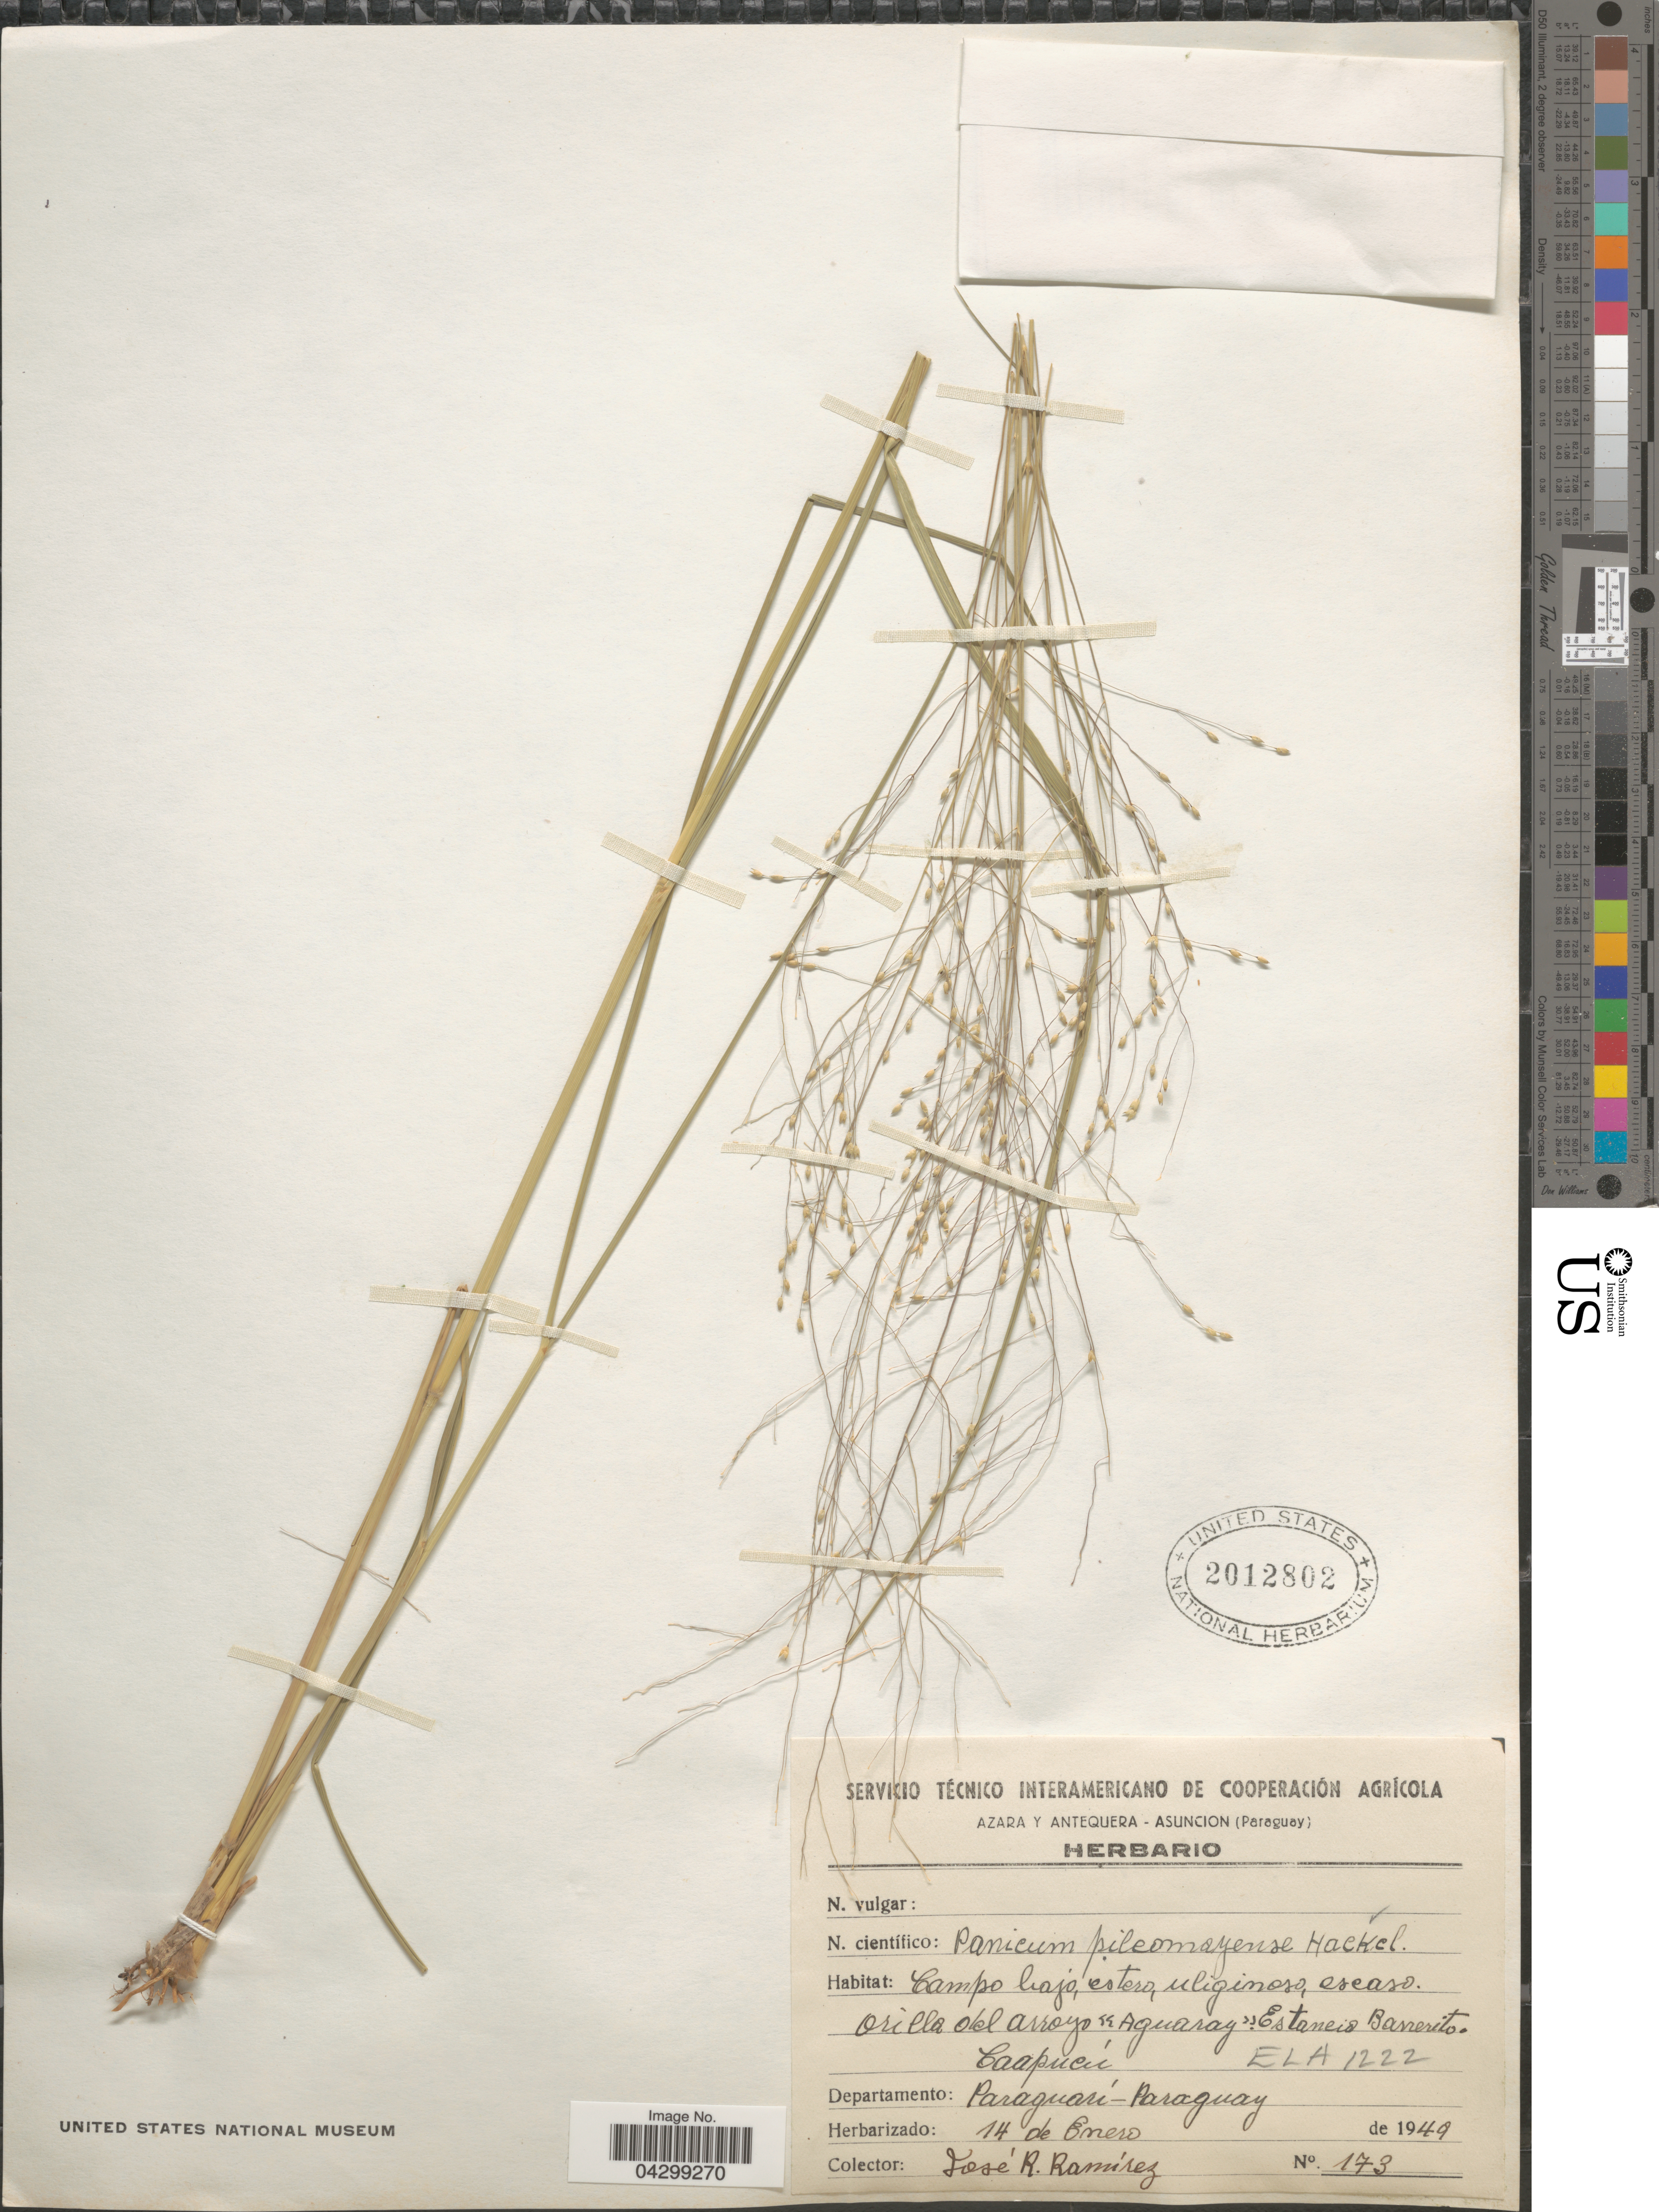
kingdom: Plantae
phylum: Tracheophyta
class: Liliopsida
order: Poales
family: Poaceae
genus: Panicum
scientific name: Panicum bergii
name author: Arechav.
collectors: J. Ramírez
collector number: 173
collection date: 1949-01-14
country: Paraguay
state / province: Paraguari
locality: Orilla del arroyo "Aguaray". Estaneia Barrerito. Caapucu.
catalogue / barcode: US 2012802